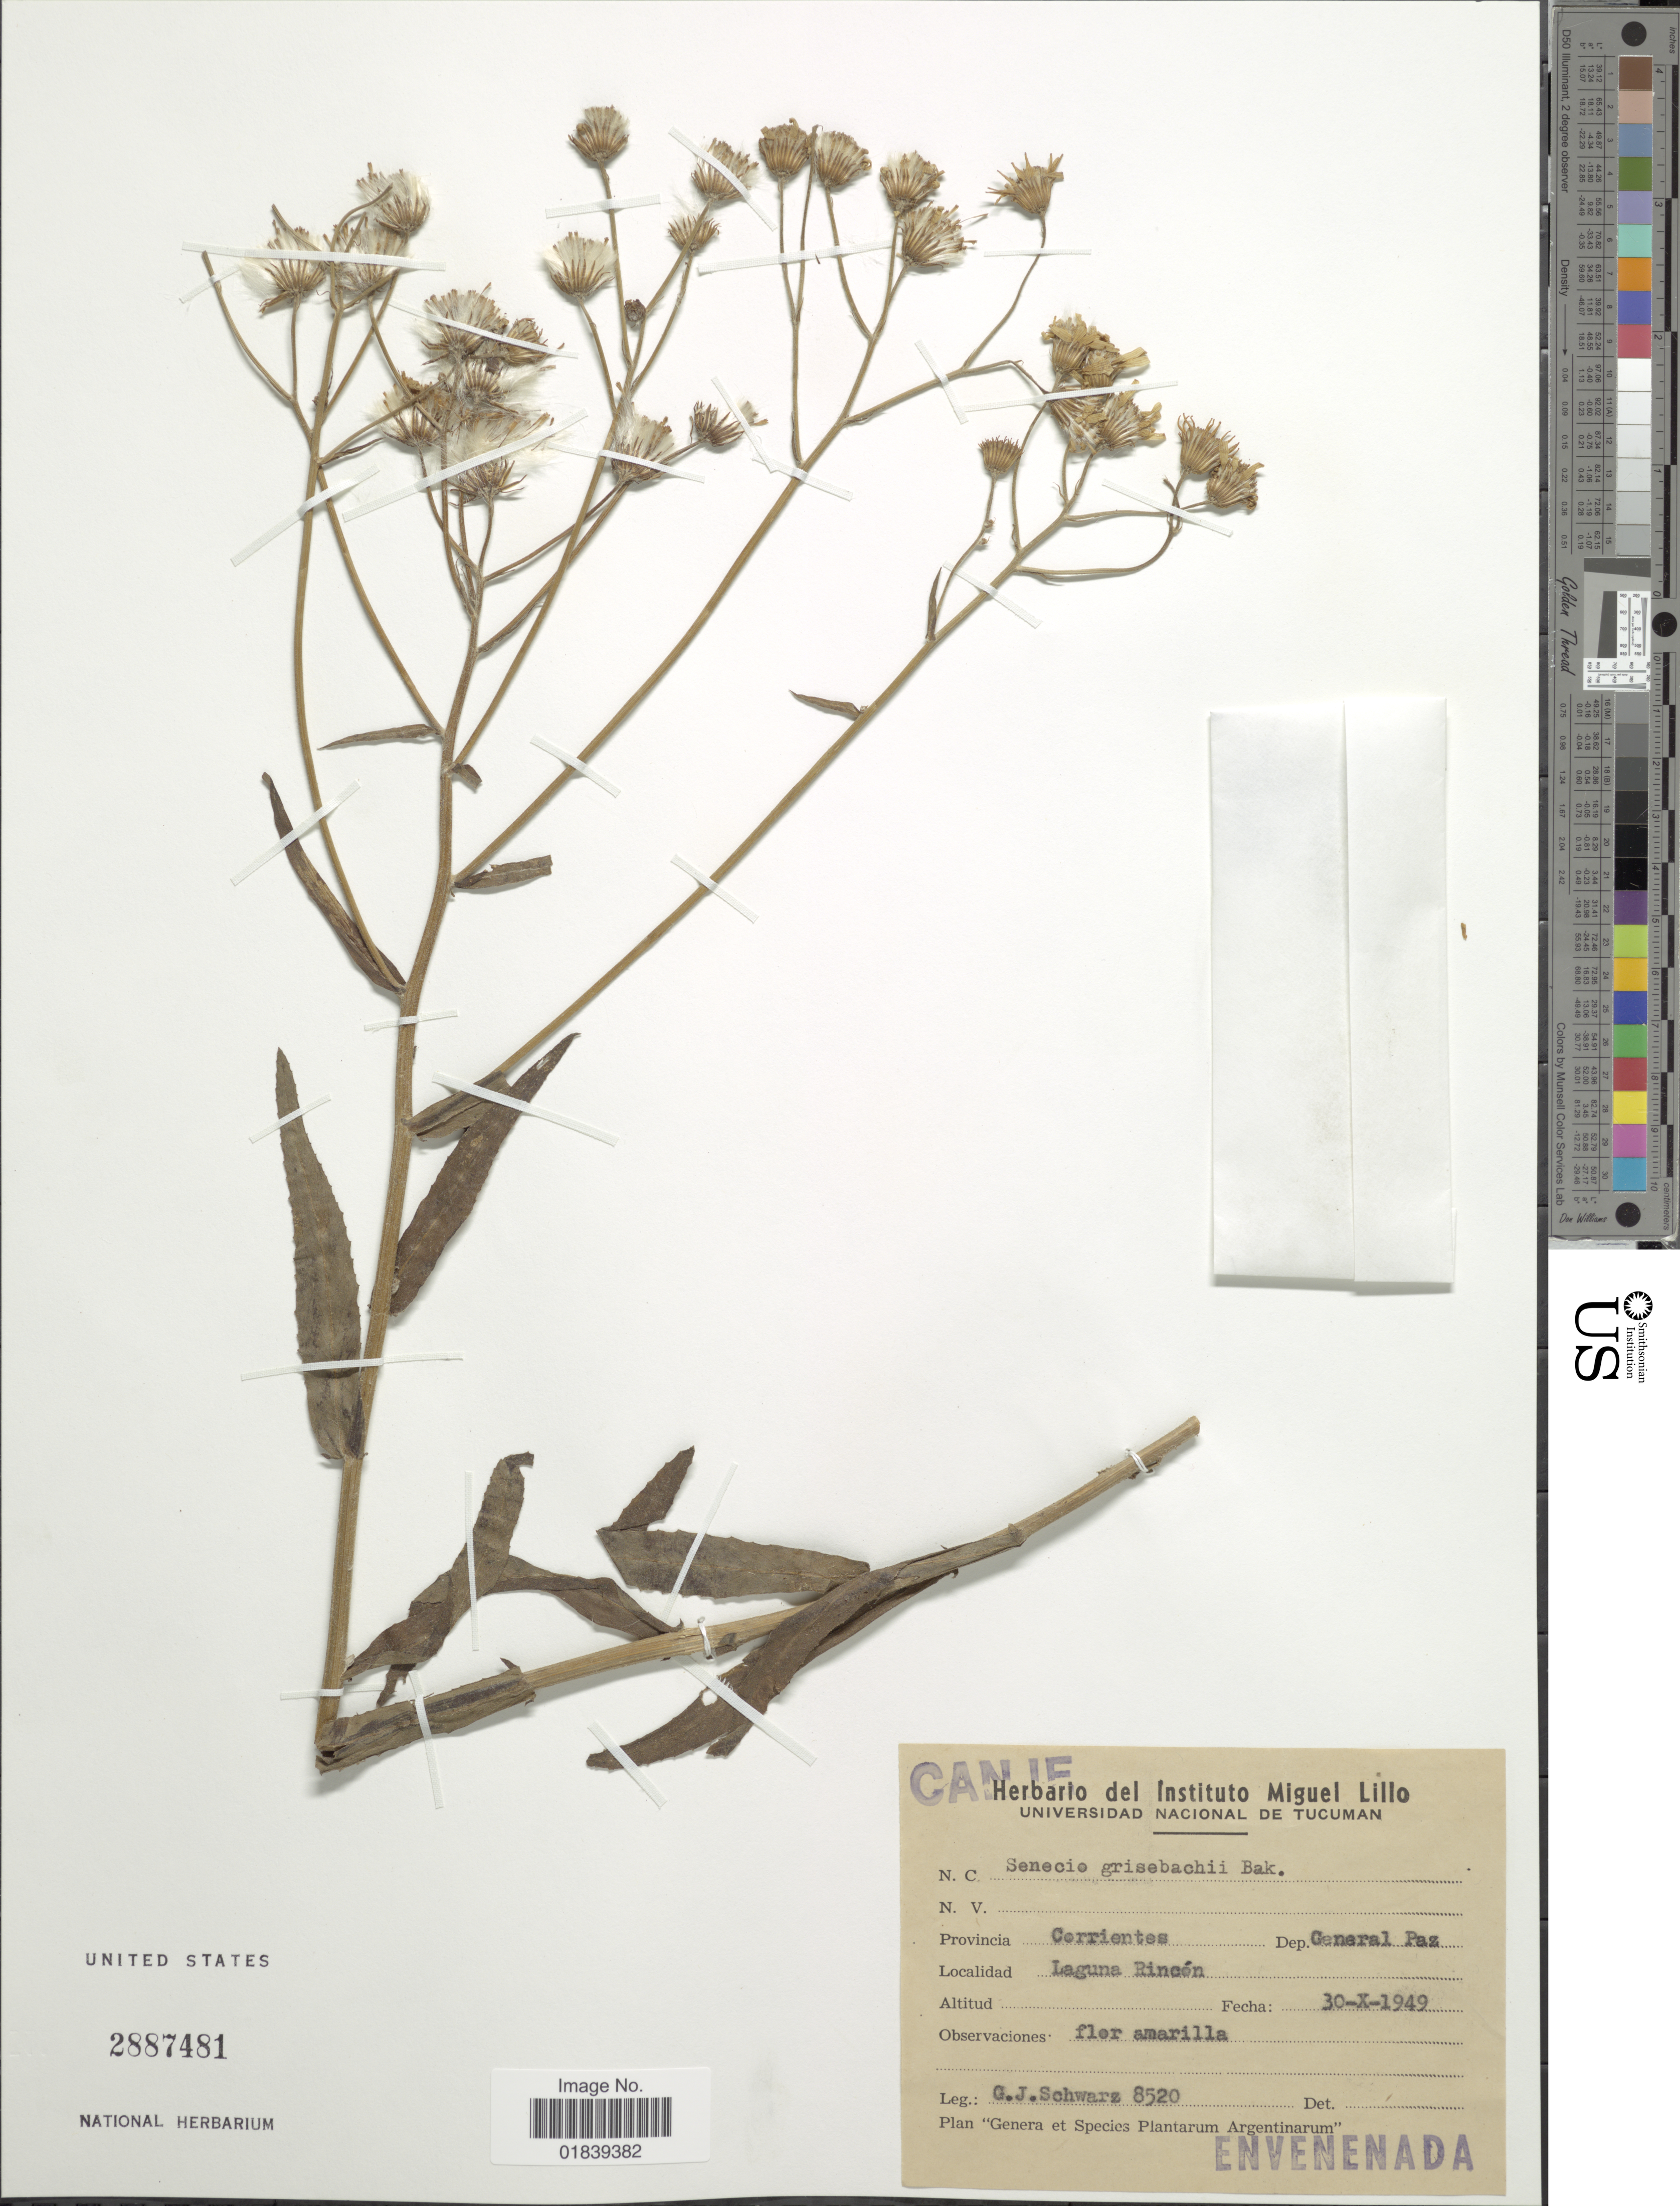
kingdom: Plantae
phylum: Tracheophyta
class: Magnoliopsida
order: Asterales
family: Asteraceae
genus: Senecio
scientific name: Senecio grisebachii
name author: Baker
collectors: G. J. Schwarz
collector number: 8520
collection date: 1949-10-30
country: Argentina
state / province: Corrientes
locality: Dep. General Paz, Laguna Rincon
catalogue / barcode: US 2887481